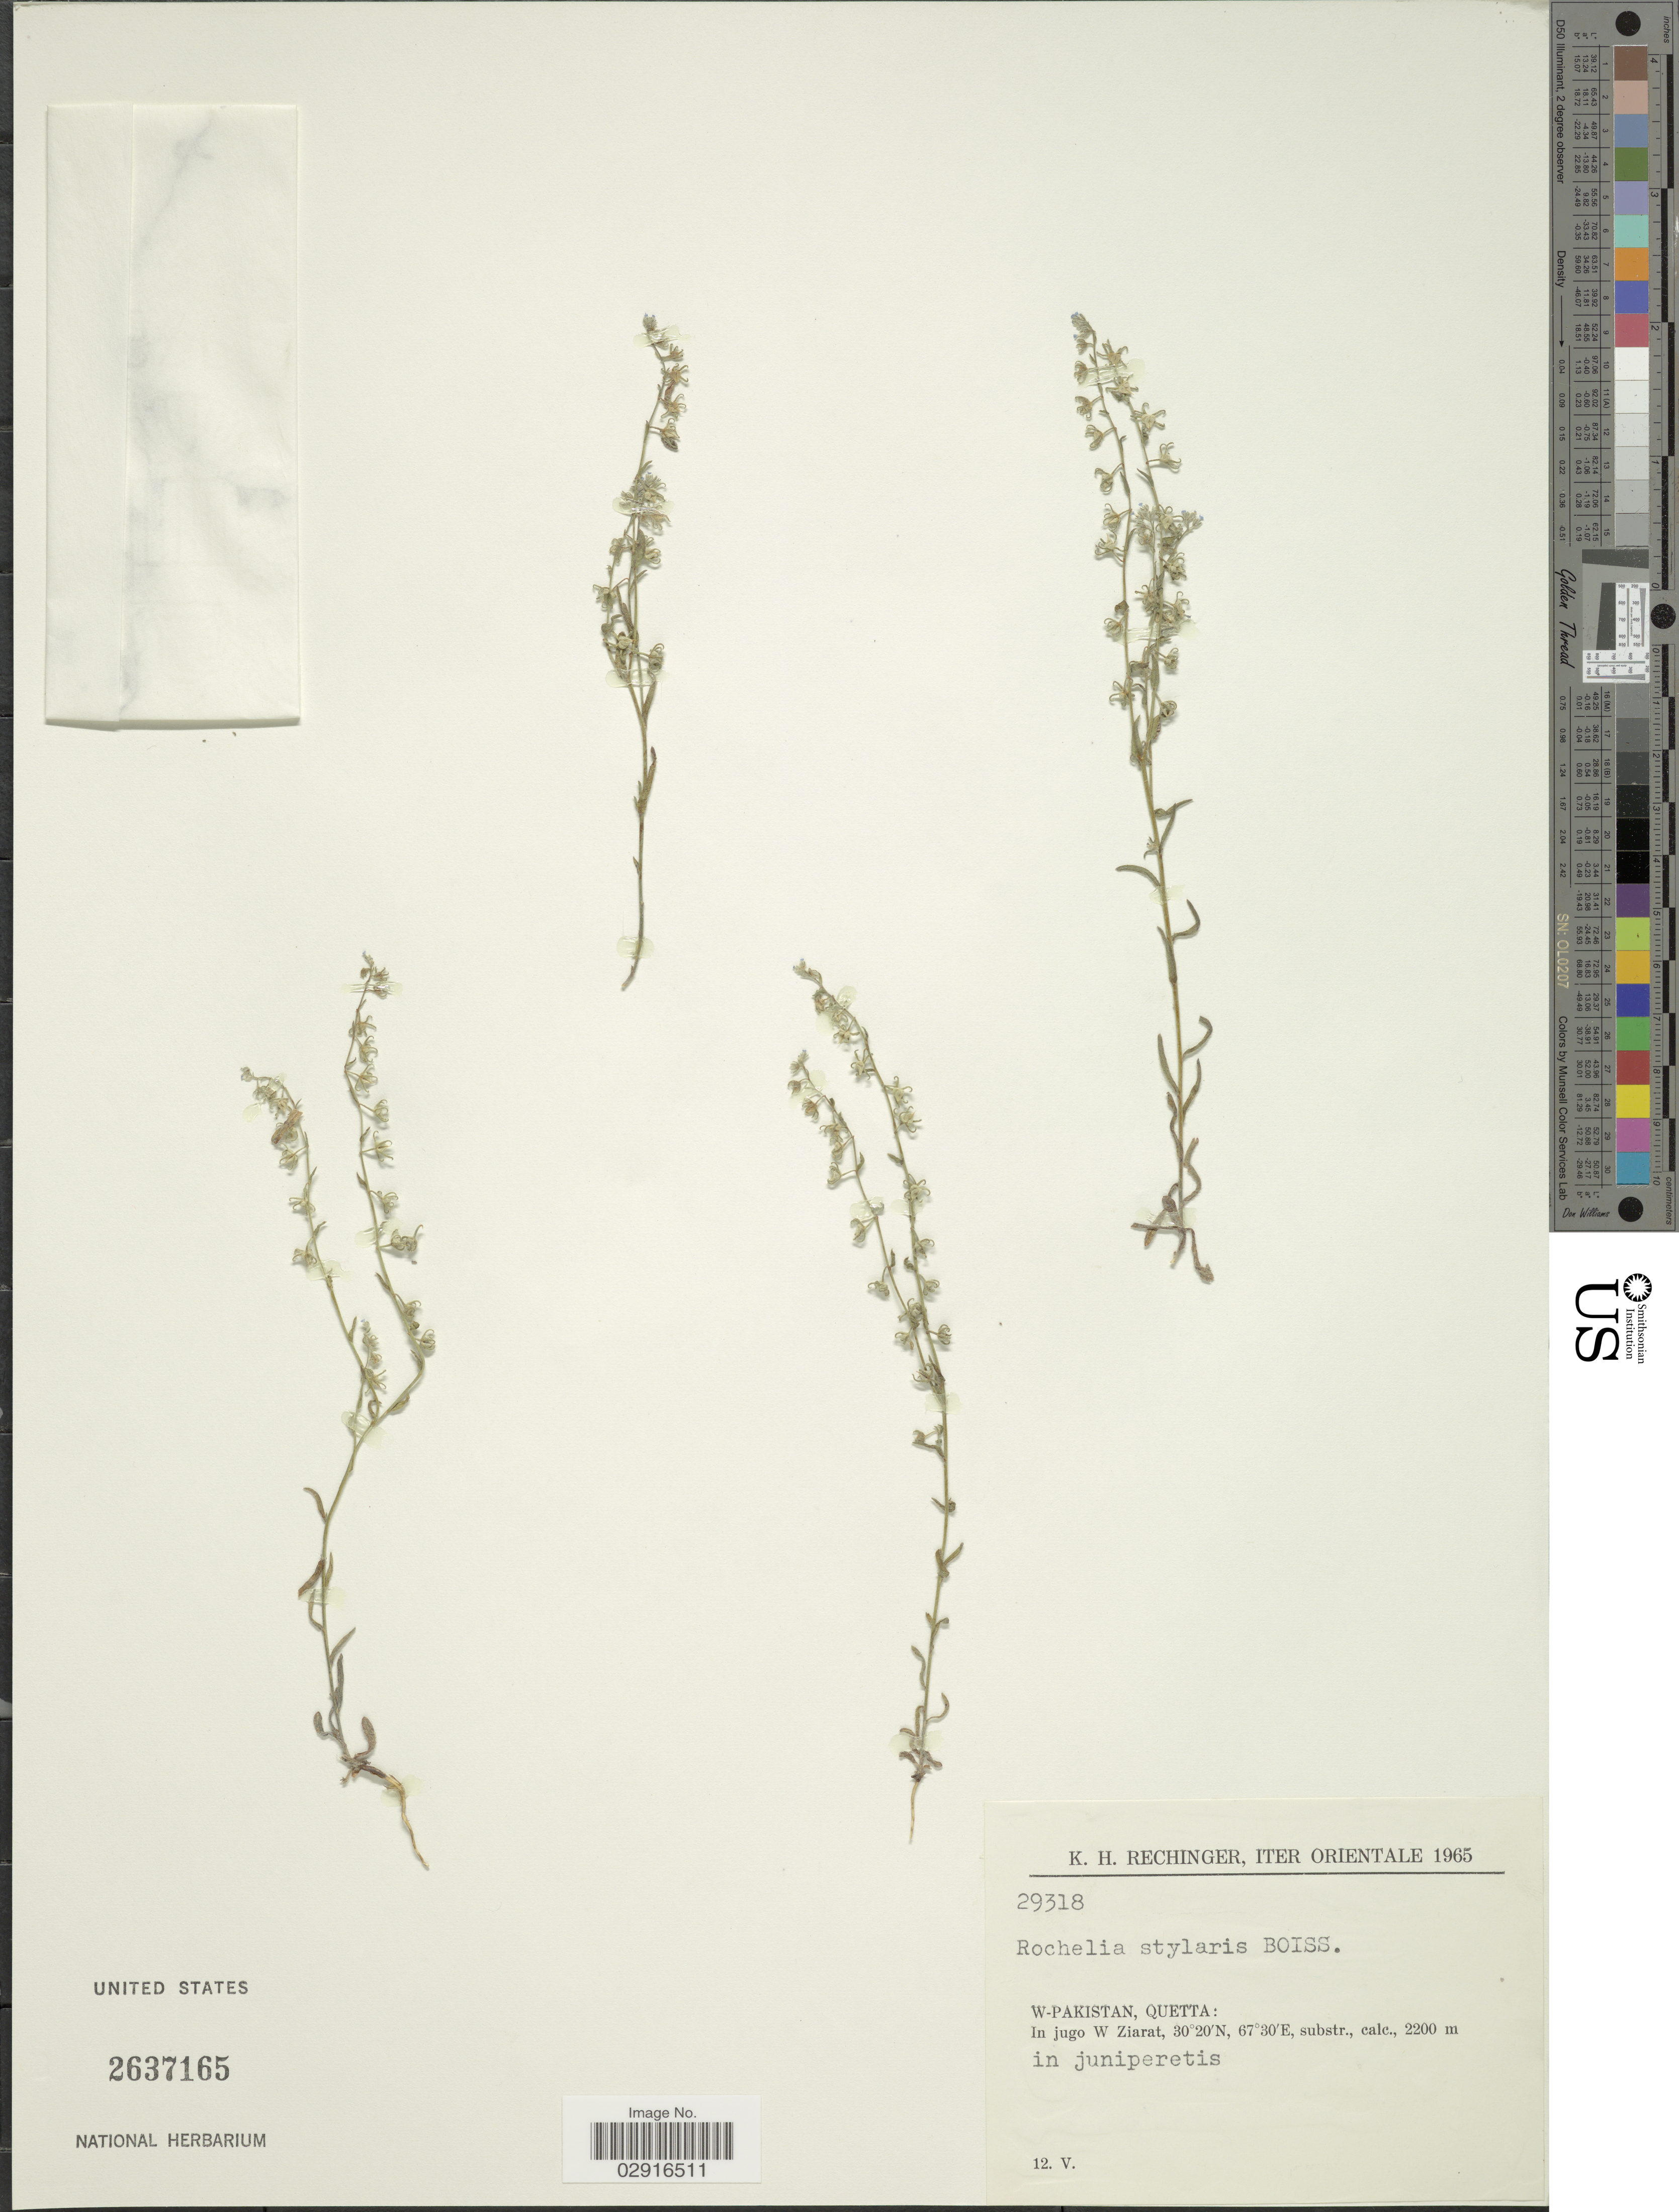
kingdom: Plantae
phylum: Tracheophyta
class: Magnoliopsida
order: Boraginales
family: Boraginaceae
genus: Rochelia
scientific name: Rochelia stylaris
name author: Boiss.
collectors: K. H. Rechinger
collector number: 29318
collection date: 1965-05-12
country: Pakistan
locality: Iter Orientale. W-Pakistan, Quetta: In jugo W Ziarat.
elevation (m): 2200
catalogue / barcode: US 2637165